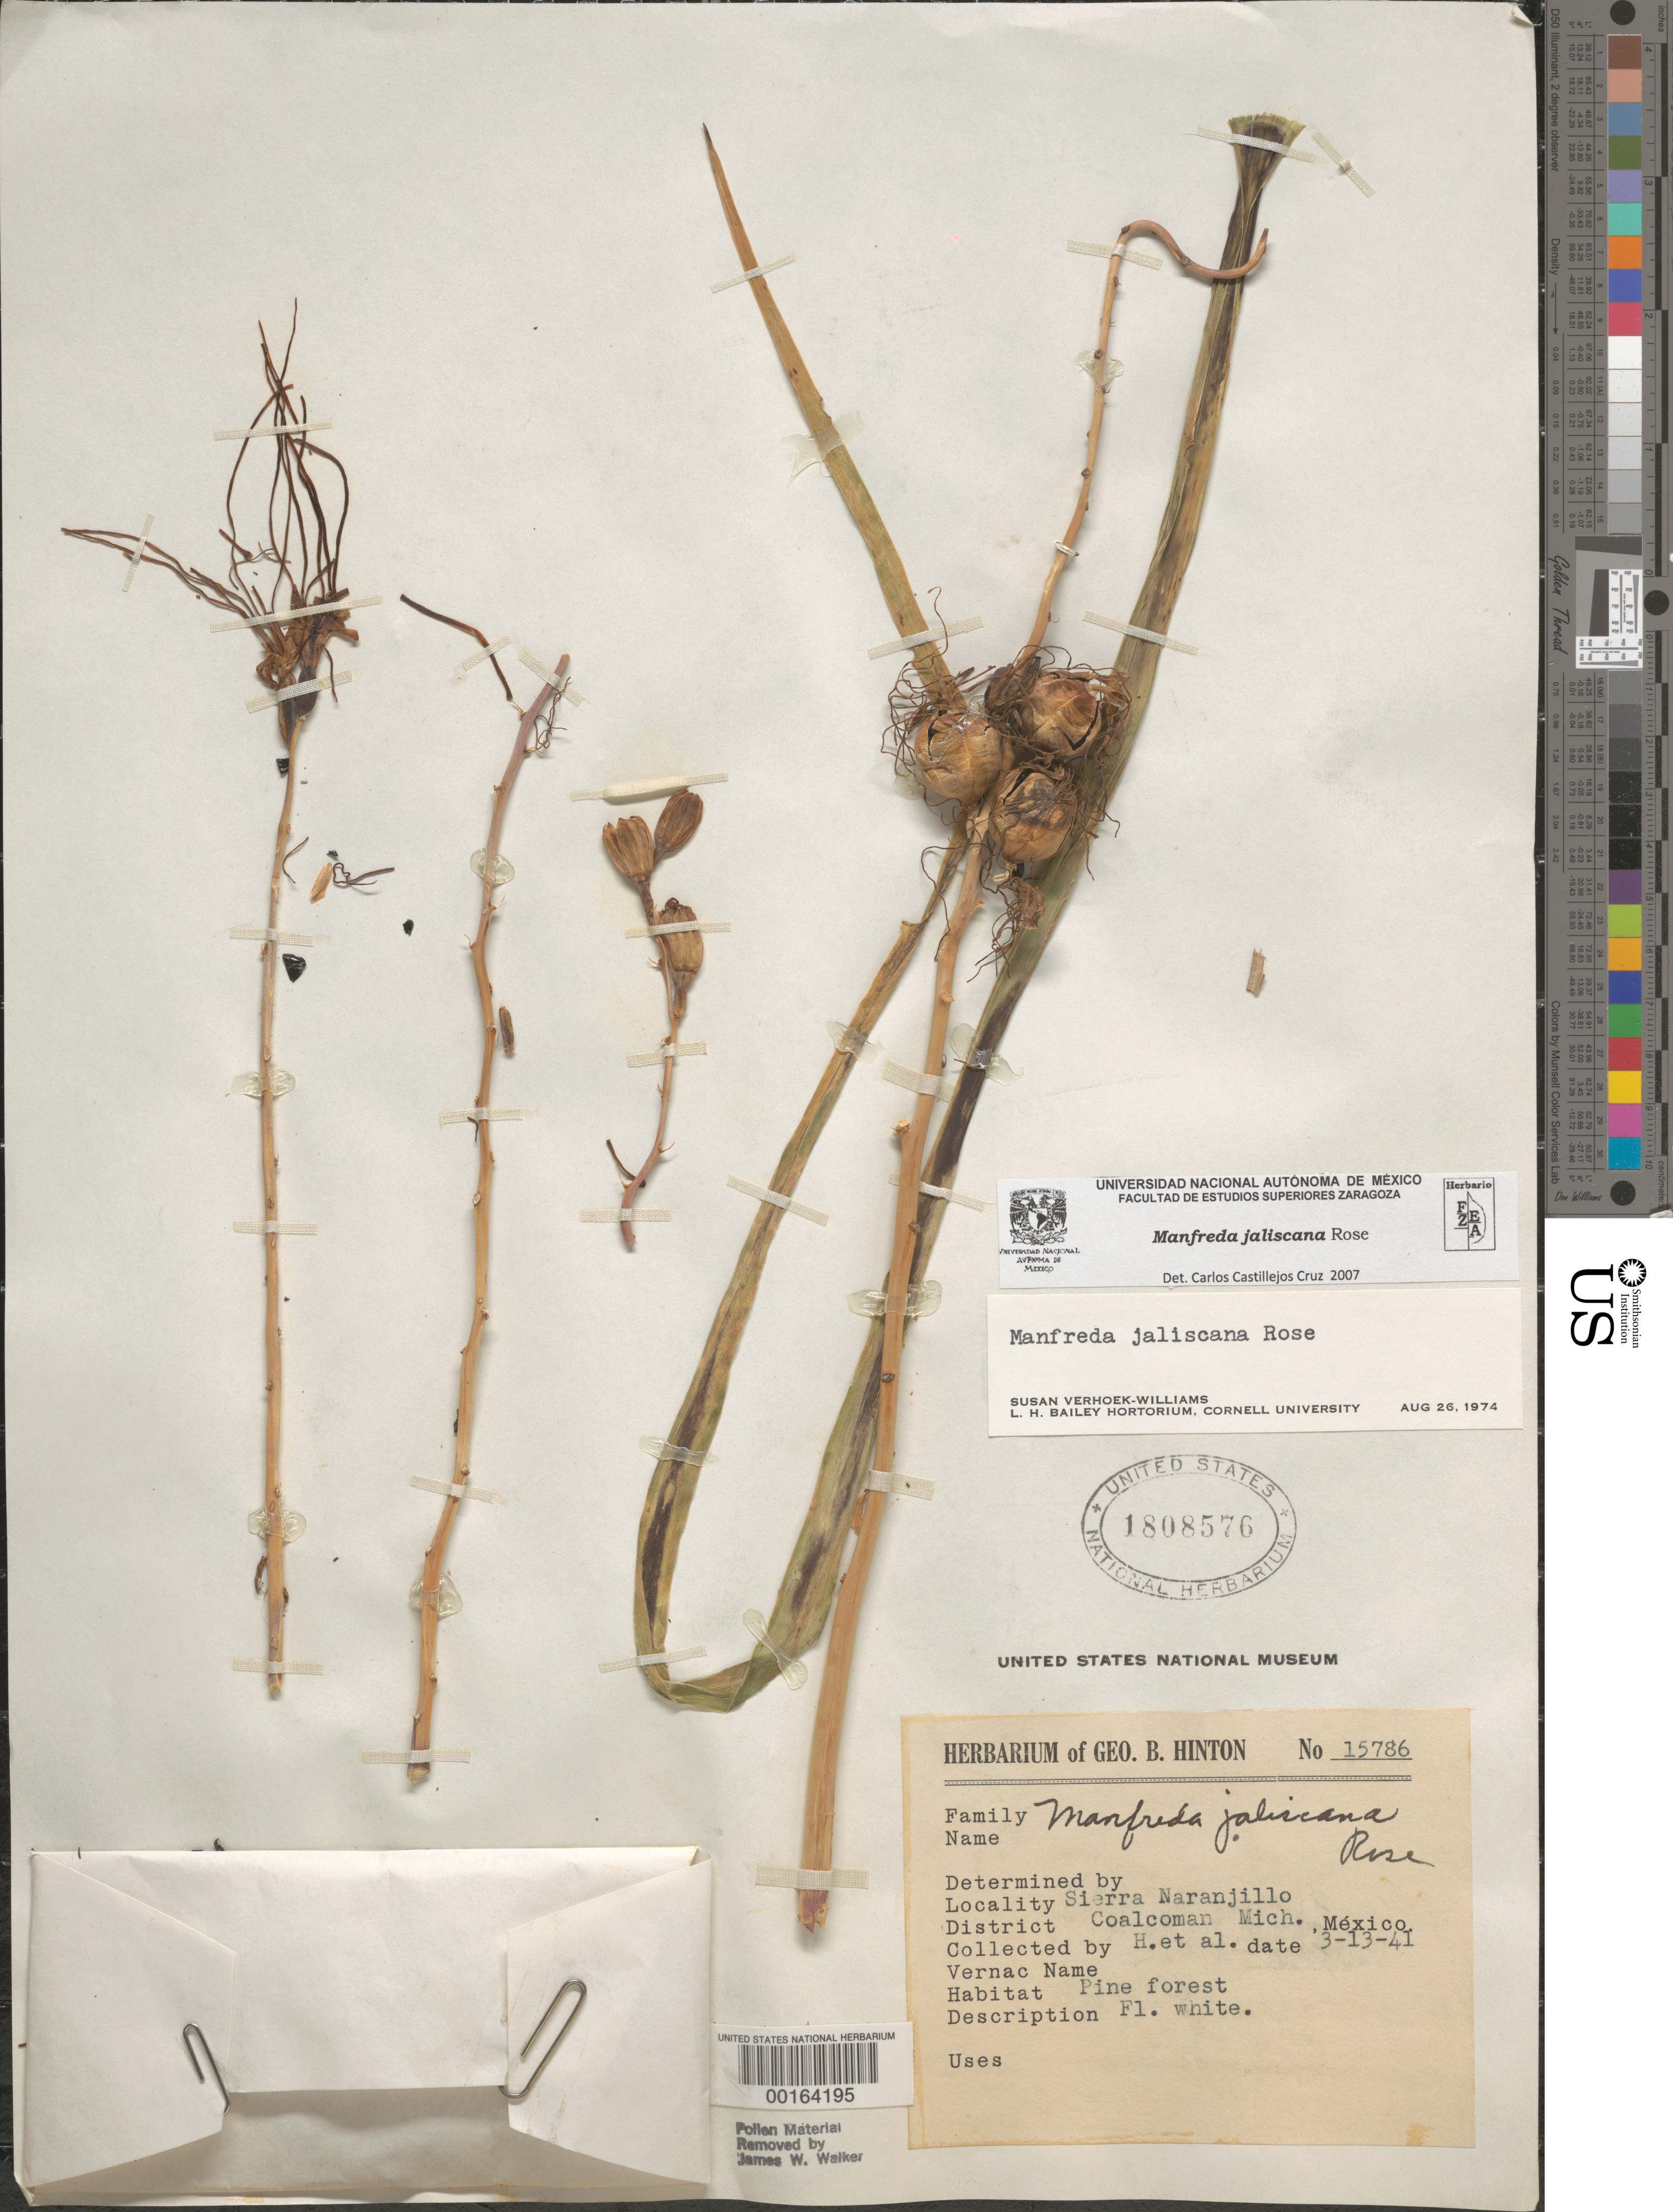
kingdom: Plantae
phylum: Tracheophyta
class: Liliopsida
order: Asparagales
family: Asparagaceae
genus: Manfreda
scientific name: Manfreda jaliscana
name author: Rose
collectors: G. B. Hinton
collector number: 15786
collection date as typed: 13 Mar 1941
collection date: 1941-03-13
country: Mexico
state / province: Michoacán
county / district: Coalcomán De Vazquez Pallares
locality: Coalcomán Mun. (?), Sierra Naranjillo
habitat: Pine forest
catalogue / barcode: US 1808576